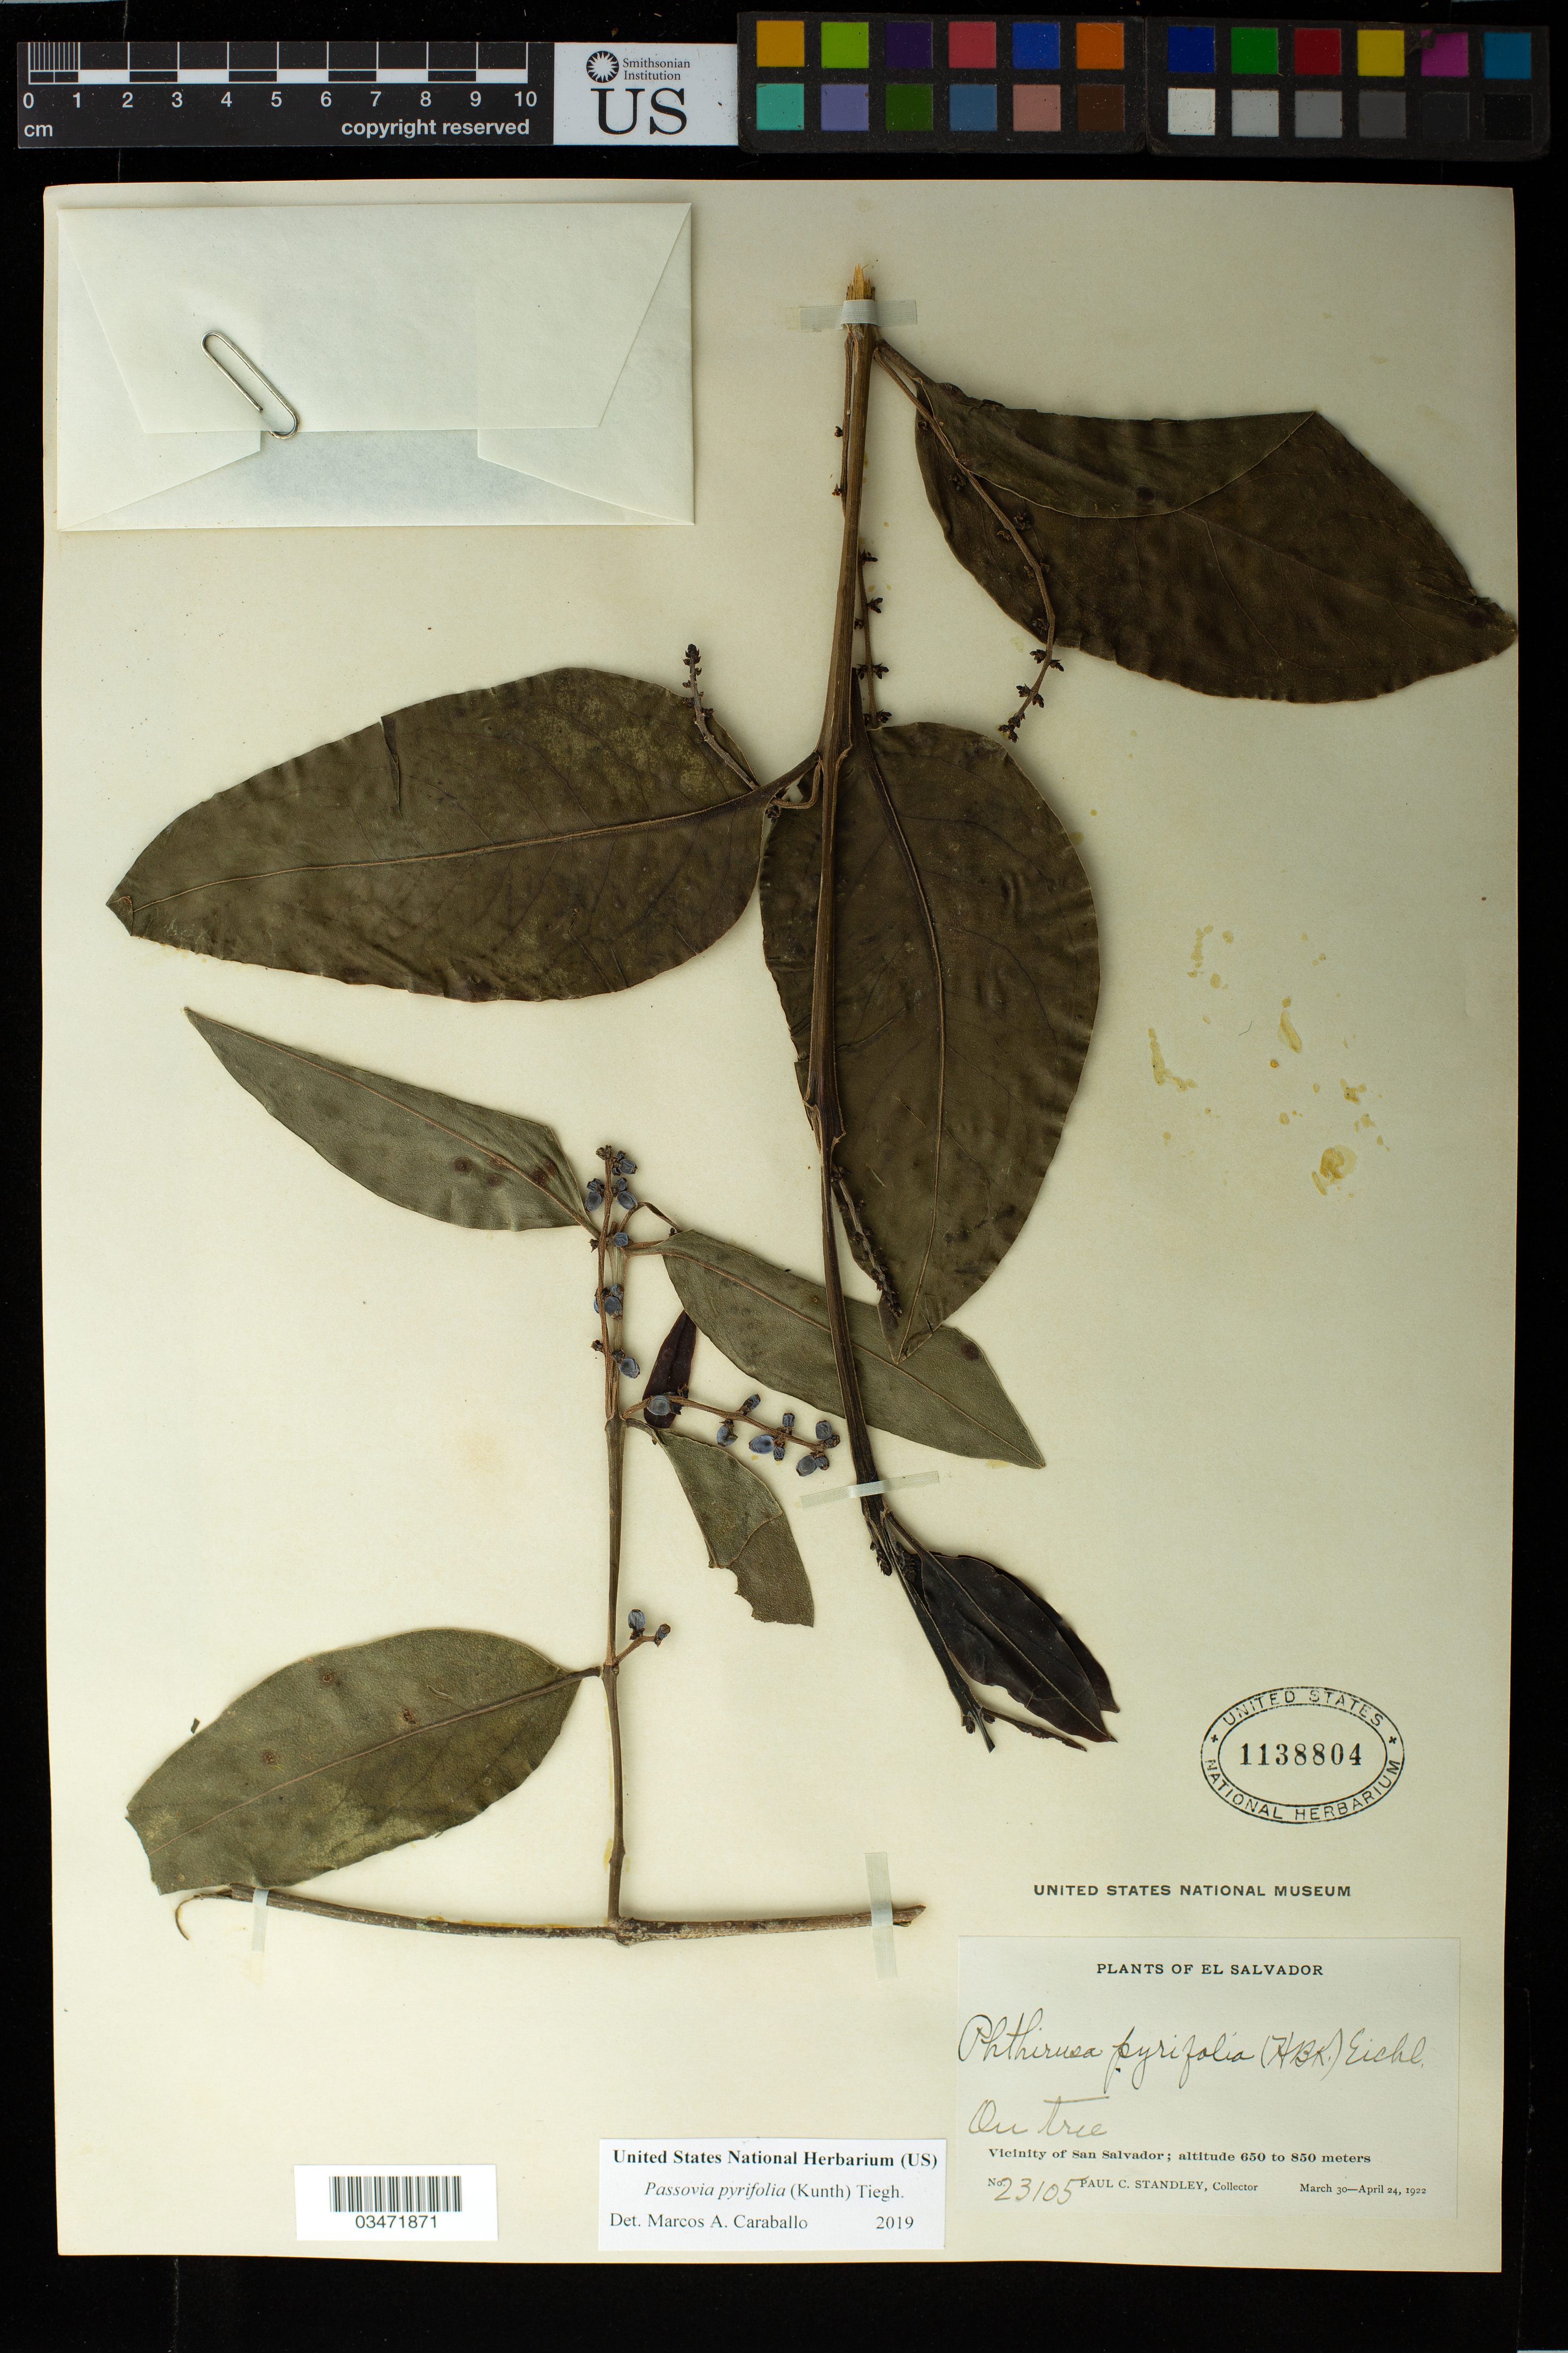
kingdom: Plantae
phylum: Tracheophyta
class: Magnoliopsida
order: Santalales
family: Loranthaceae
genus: Passovia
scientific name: Passovia pyrifolia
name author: (Kunth) Tiegh.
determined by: Caraballo-Ortiz, Marcos A., (MISS), University of Mississippi (UNITED STATES)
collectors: P. C. Standley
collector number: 23105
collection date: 1922-03-30/1922-04-24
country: El Salvador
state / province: San Salvador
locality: San Salvador, vicinity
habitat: On tree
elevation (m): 650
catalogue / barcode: US 1138804